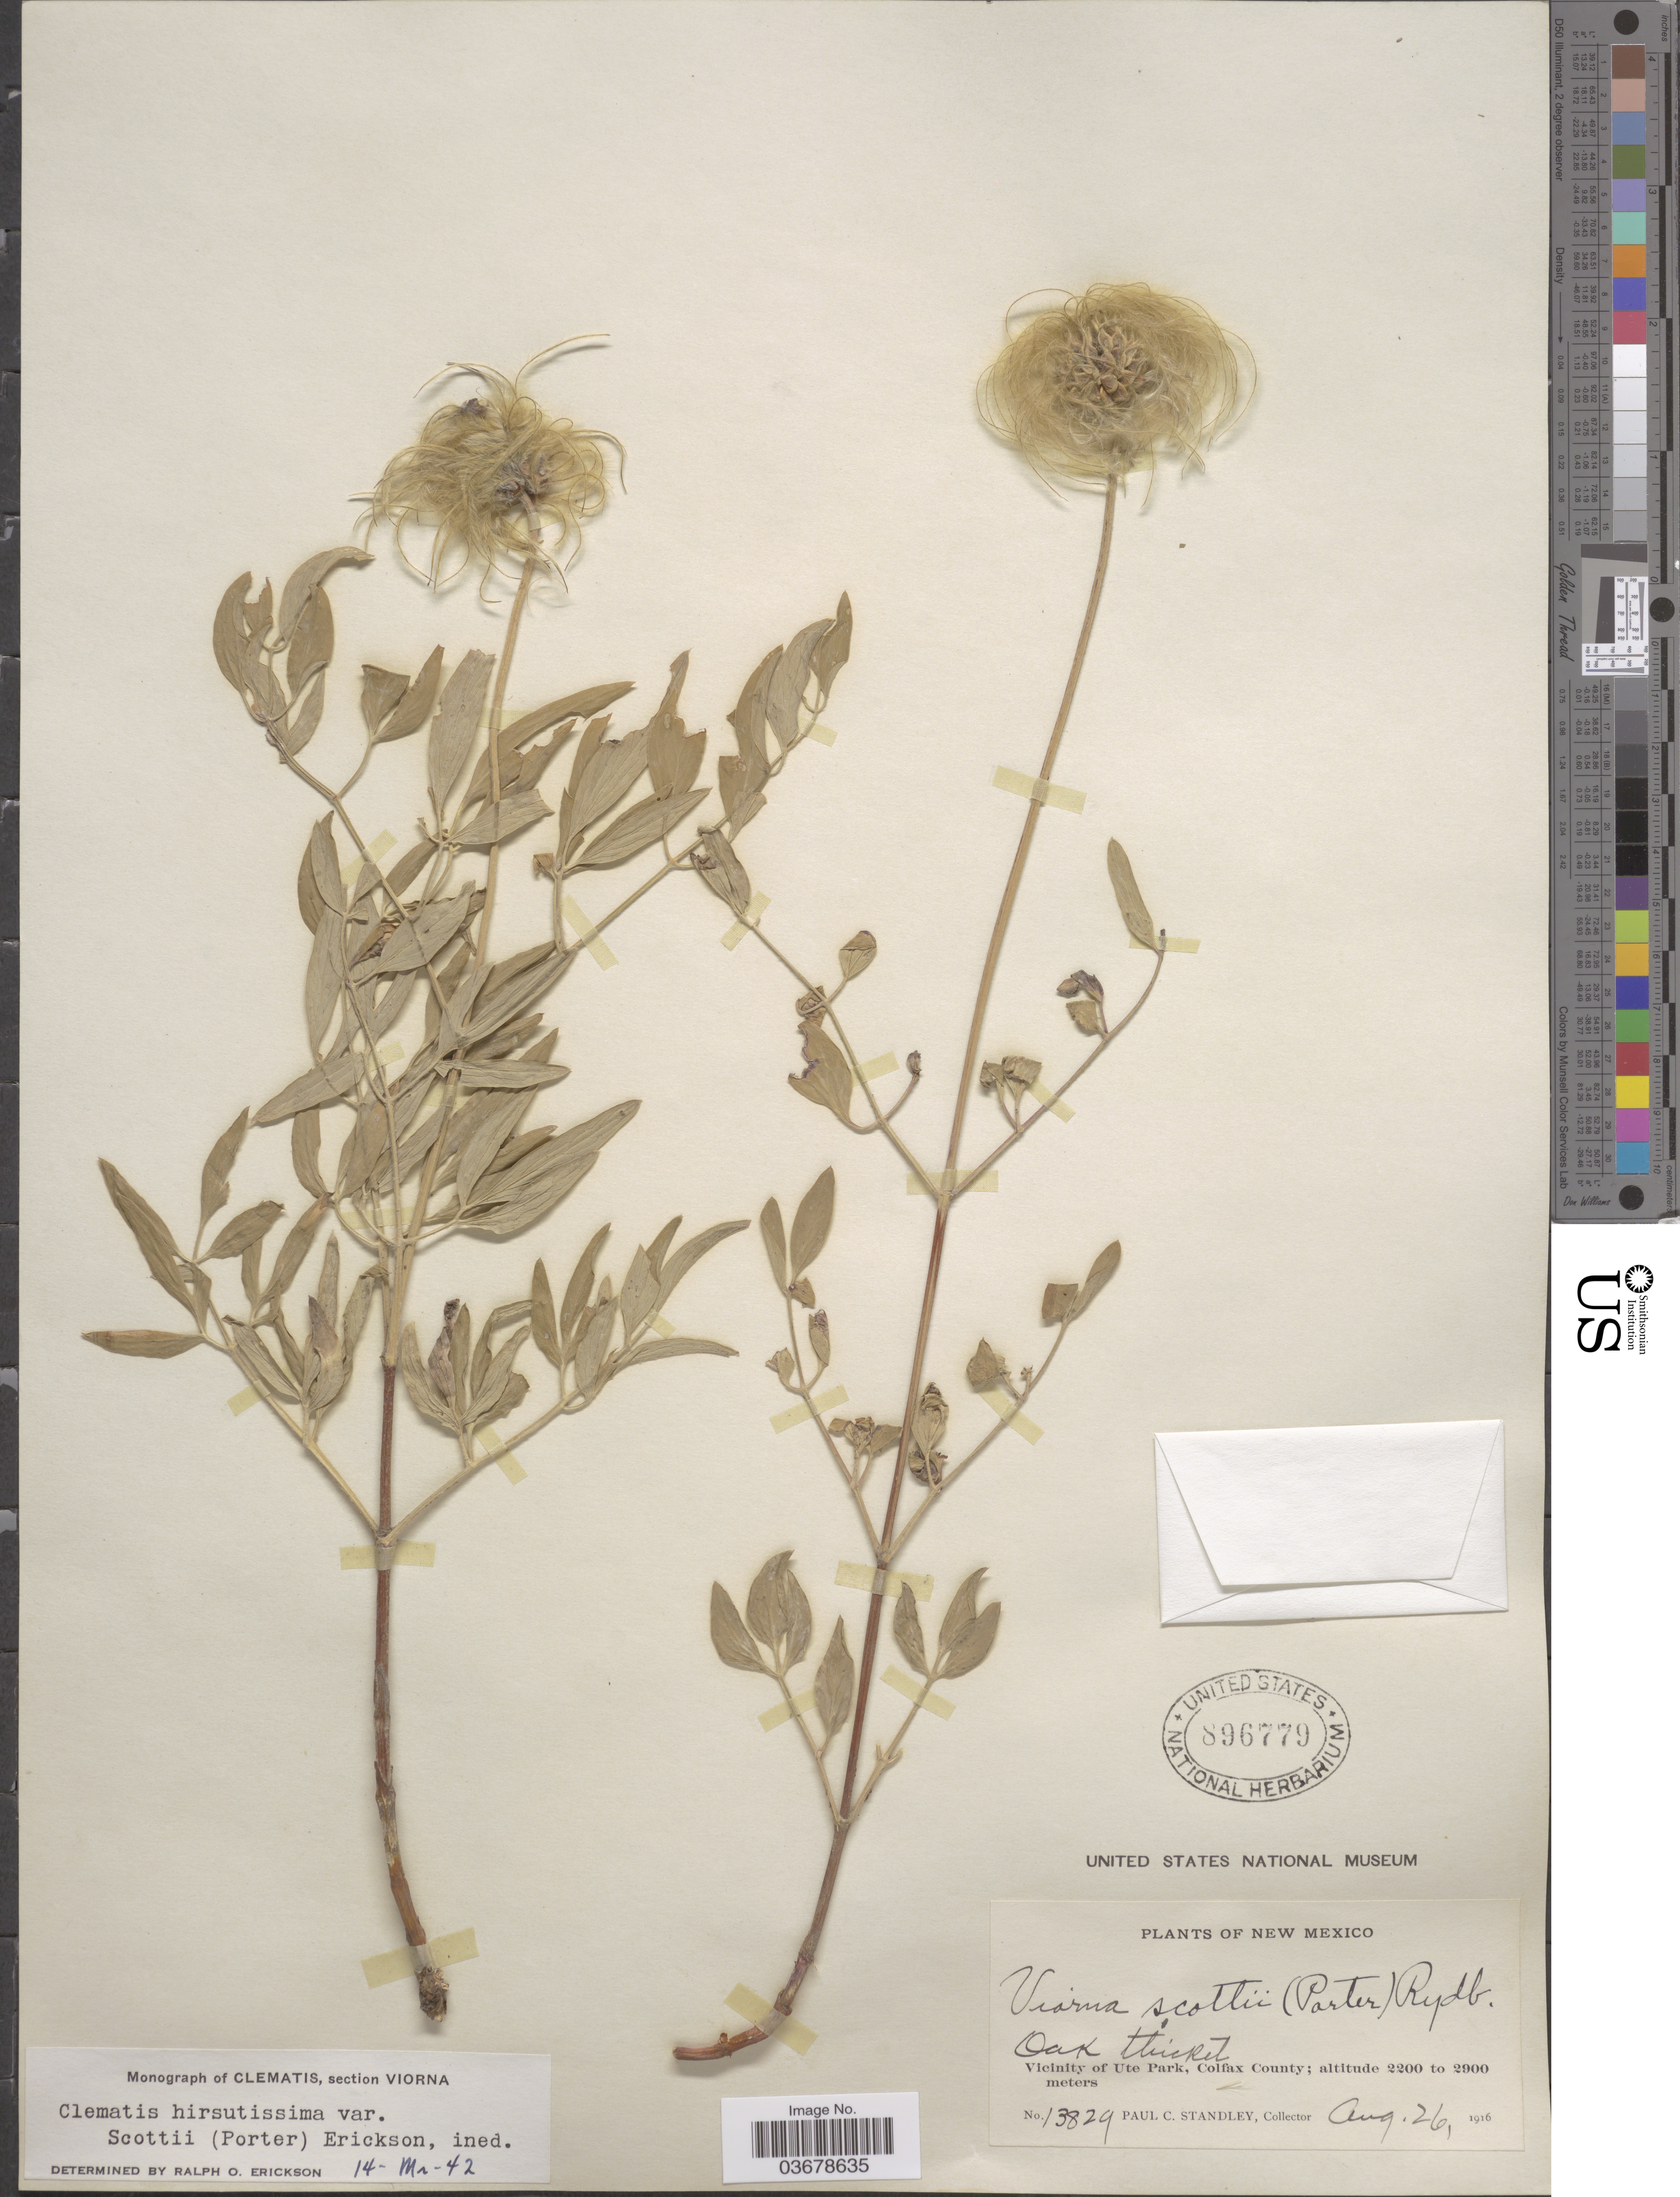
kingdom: Plantae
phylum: Tracheophyta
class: Magnoliopsida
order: Ranunculales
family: Ranunculaceae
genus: Clematis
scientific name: Clematis viorna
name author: L.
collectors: P. C. Standley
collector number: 13829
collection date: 1916-08-26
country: United States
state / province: New Mexico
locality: Vicinity of Ute Park, Colfax County.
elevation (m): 2200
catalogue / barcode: US 896779